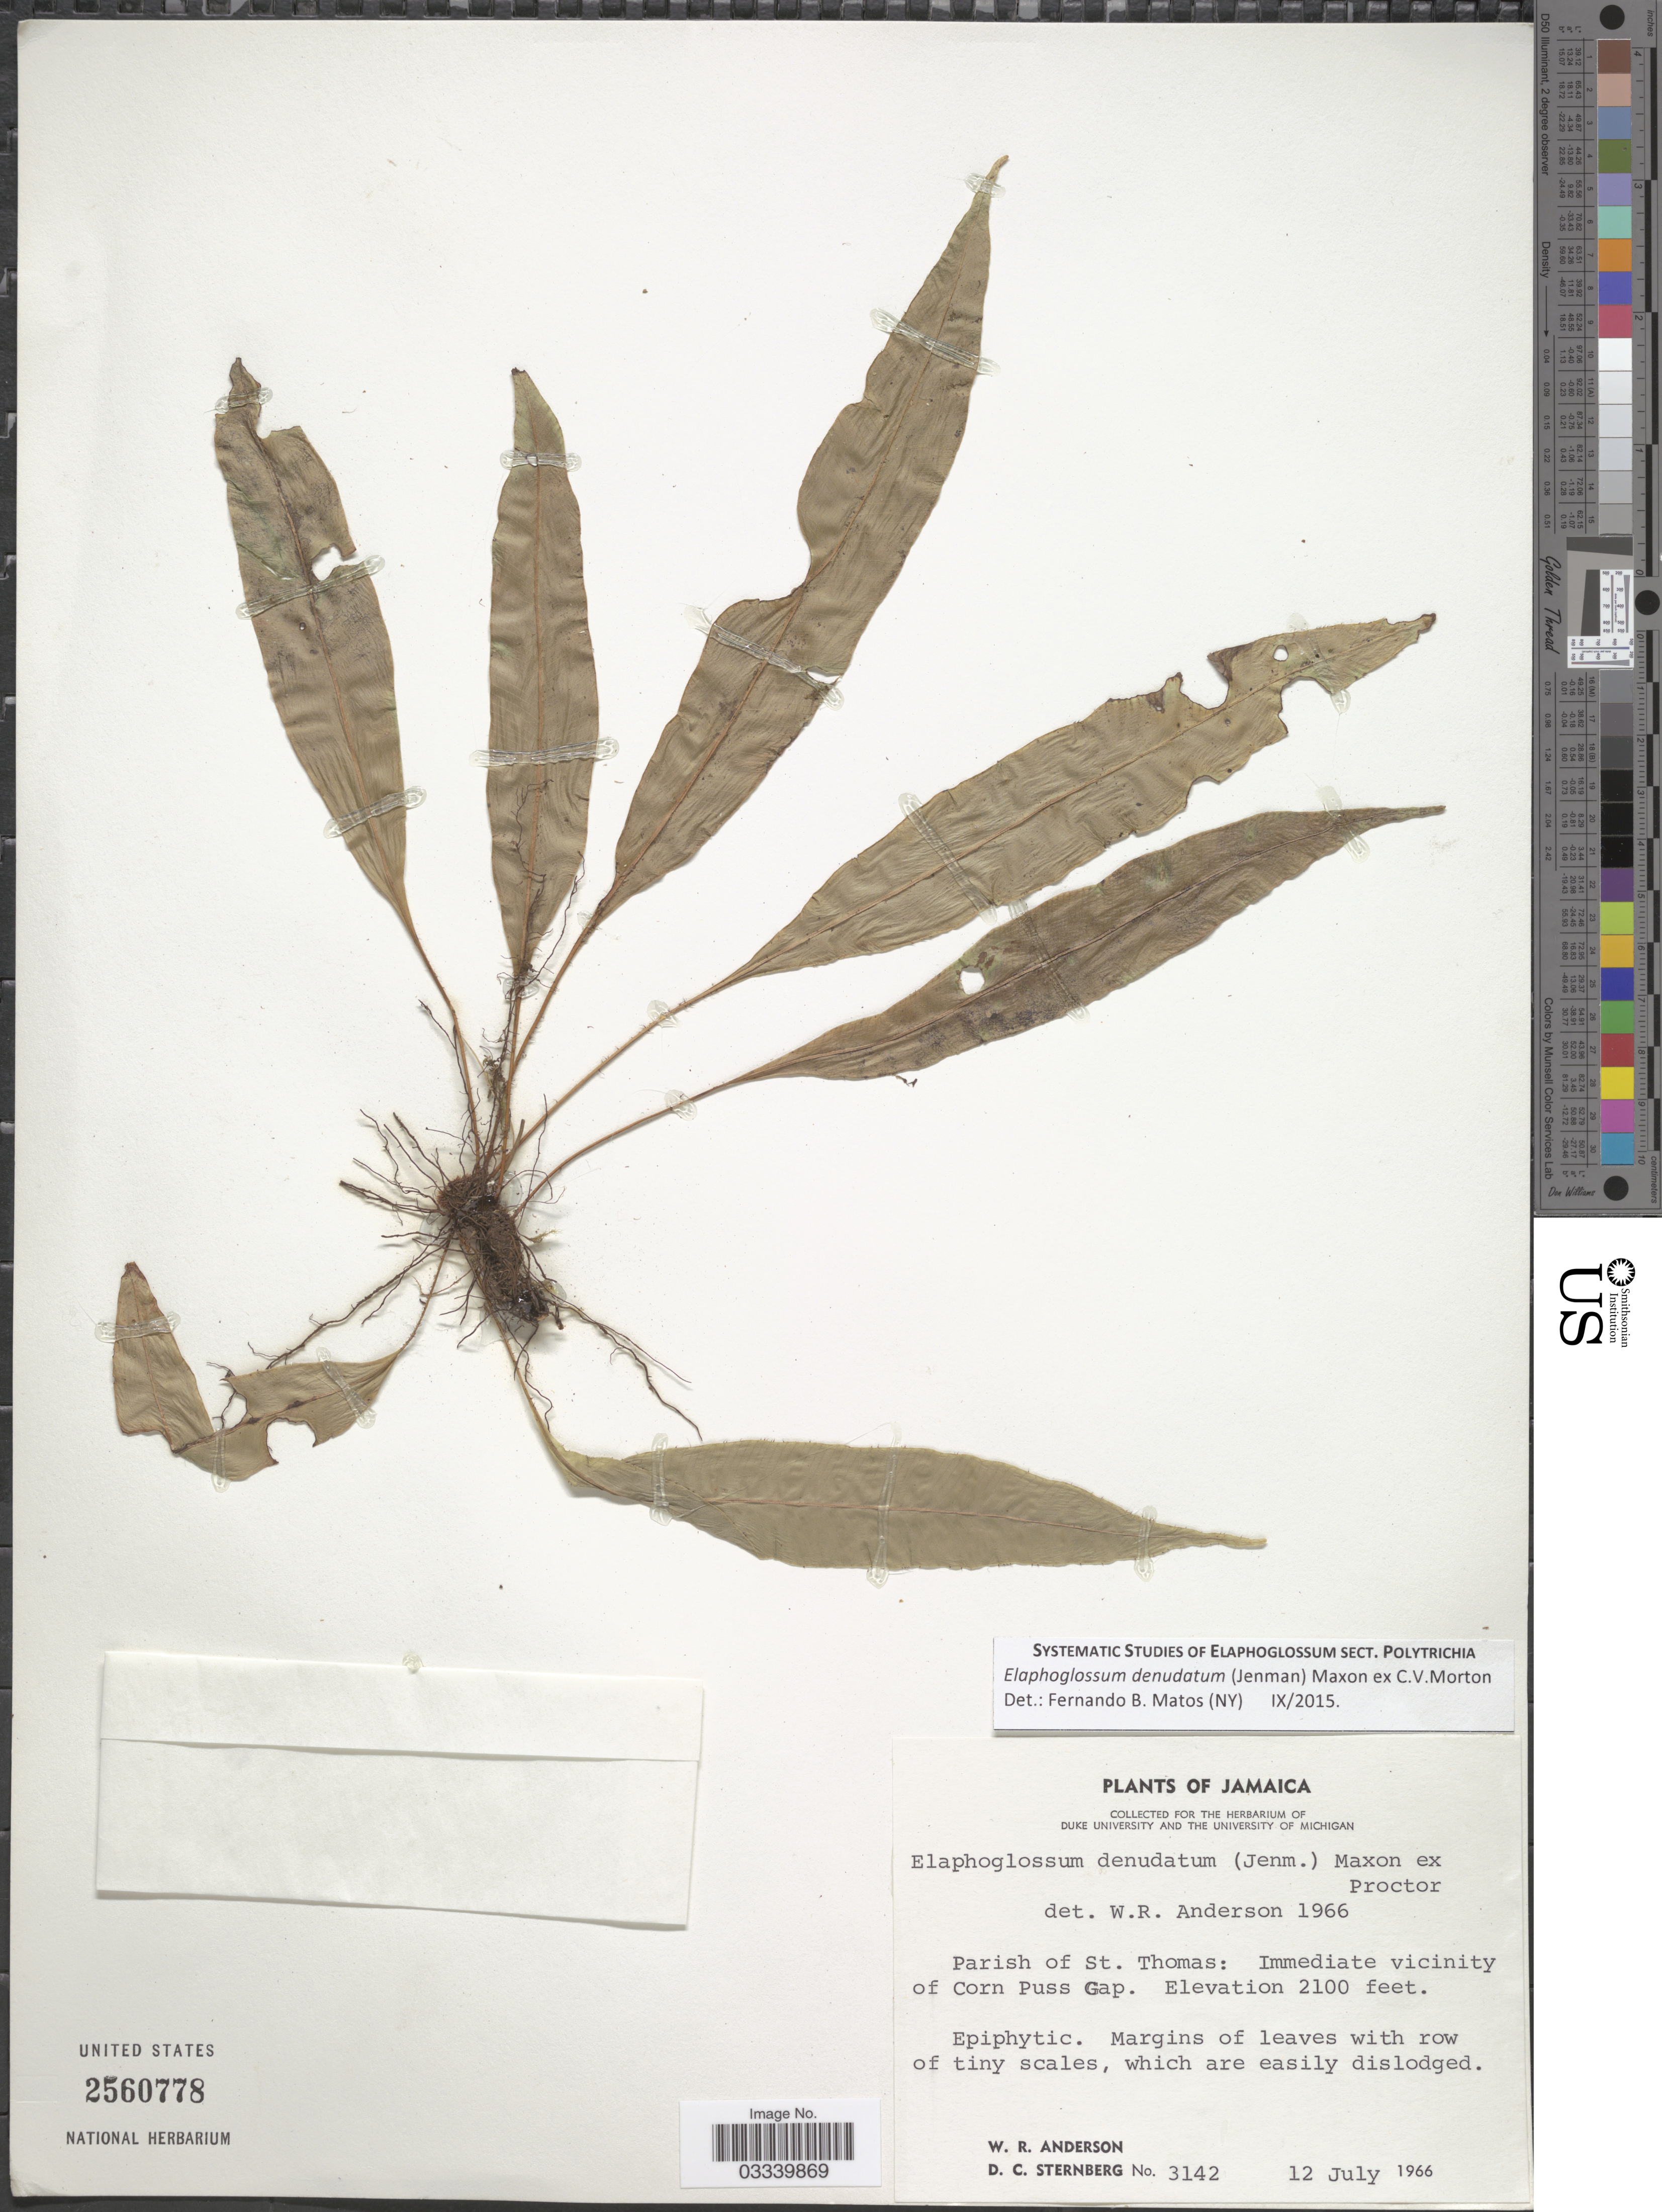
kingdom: Plantae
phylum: Tracheophyta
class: Polypodiopsida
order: Polypodiales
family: Dryopteridaceae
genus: Elaphoglossum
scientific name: Elaphoglossum denudatum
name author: (Jenman) Maxon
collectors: W. Anderson & D. Sternberg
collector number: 3142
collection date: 1966-07-12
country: Jamaica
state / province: Saint Thomas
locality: Parish of St. Thomas: Immediate vicinity of Corn Puss Gap.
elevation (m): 640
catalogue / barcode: US 2560778